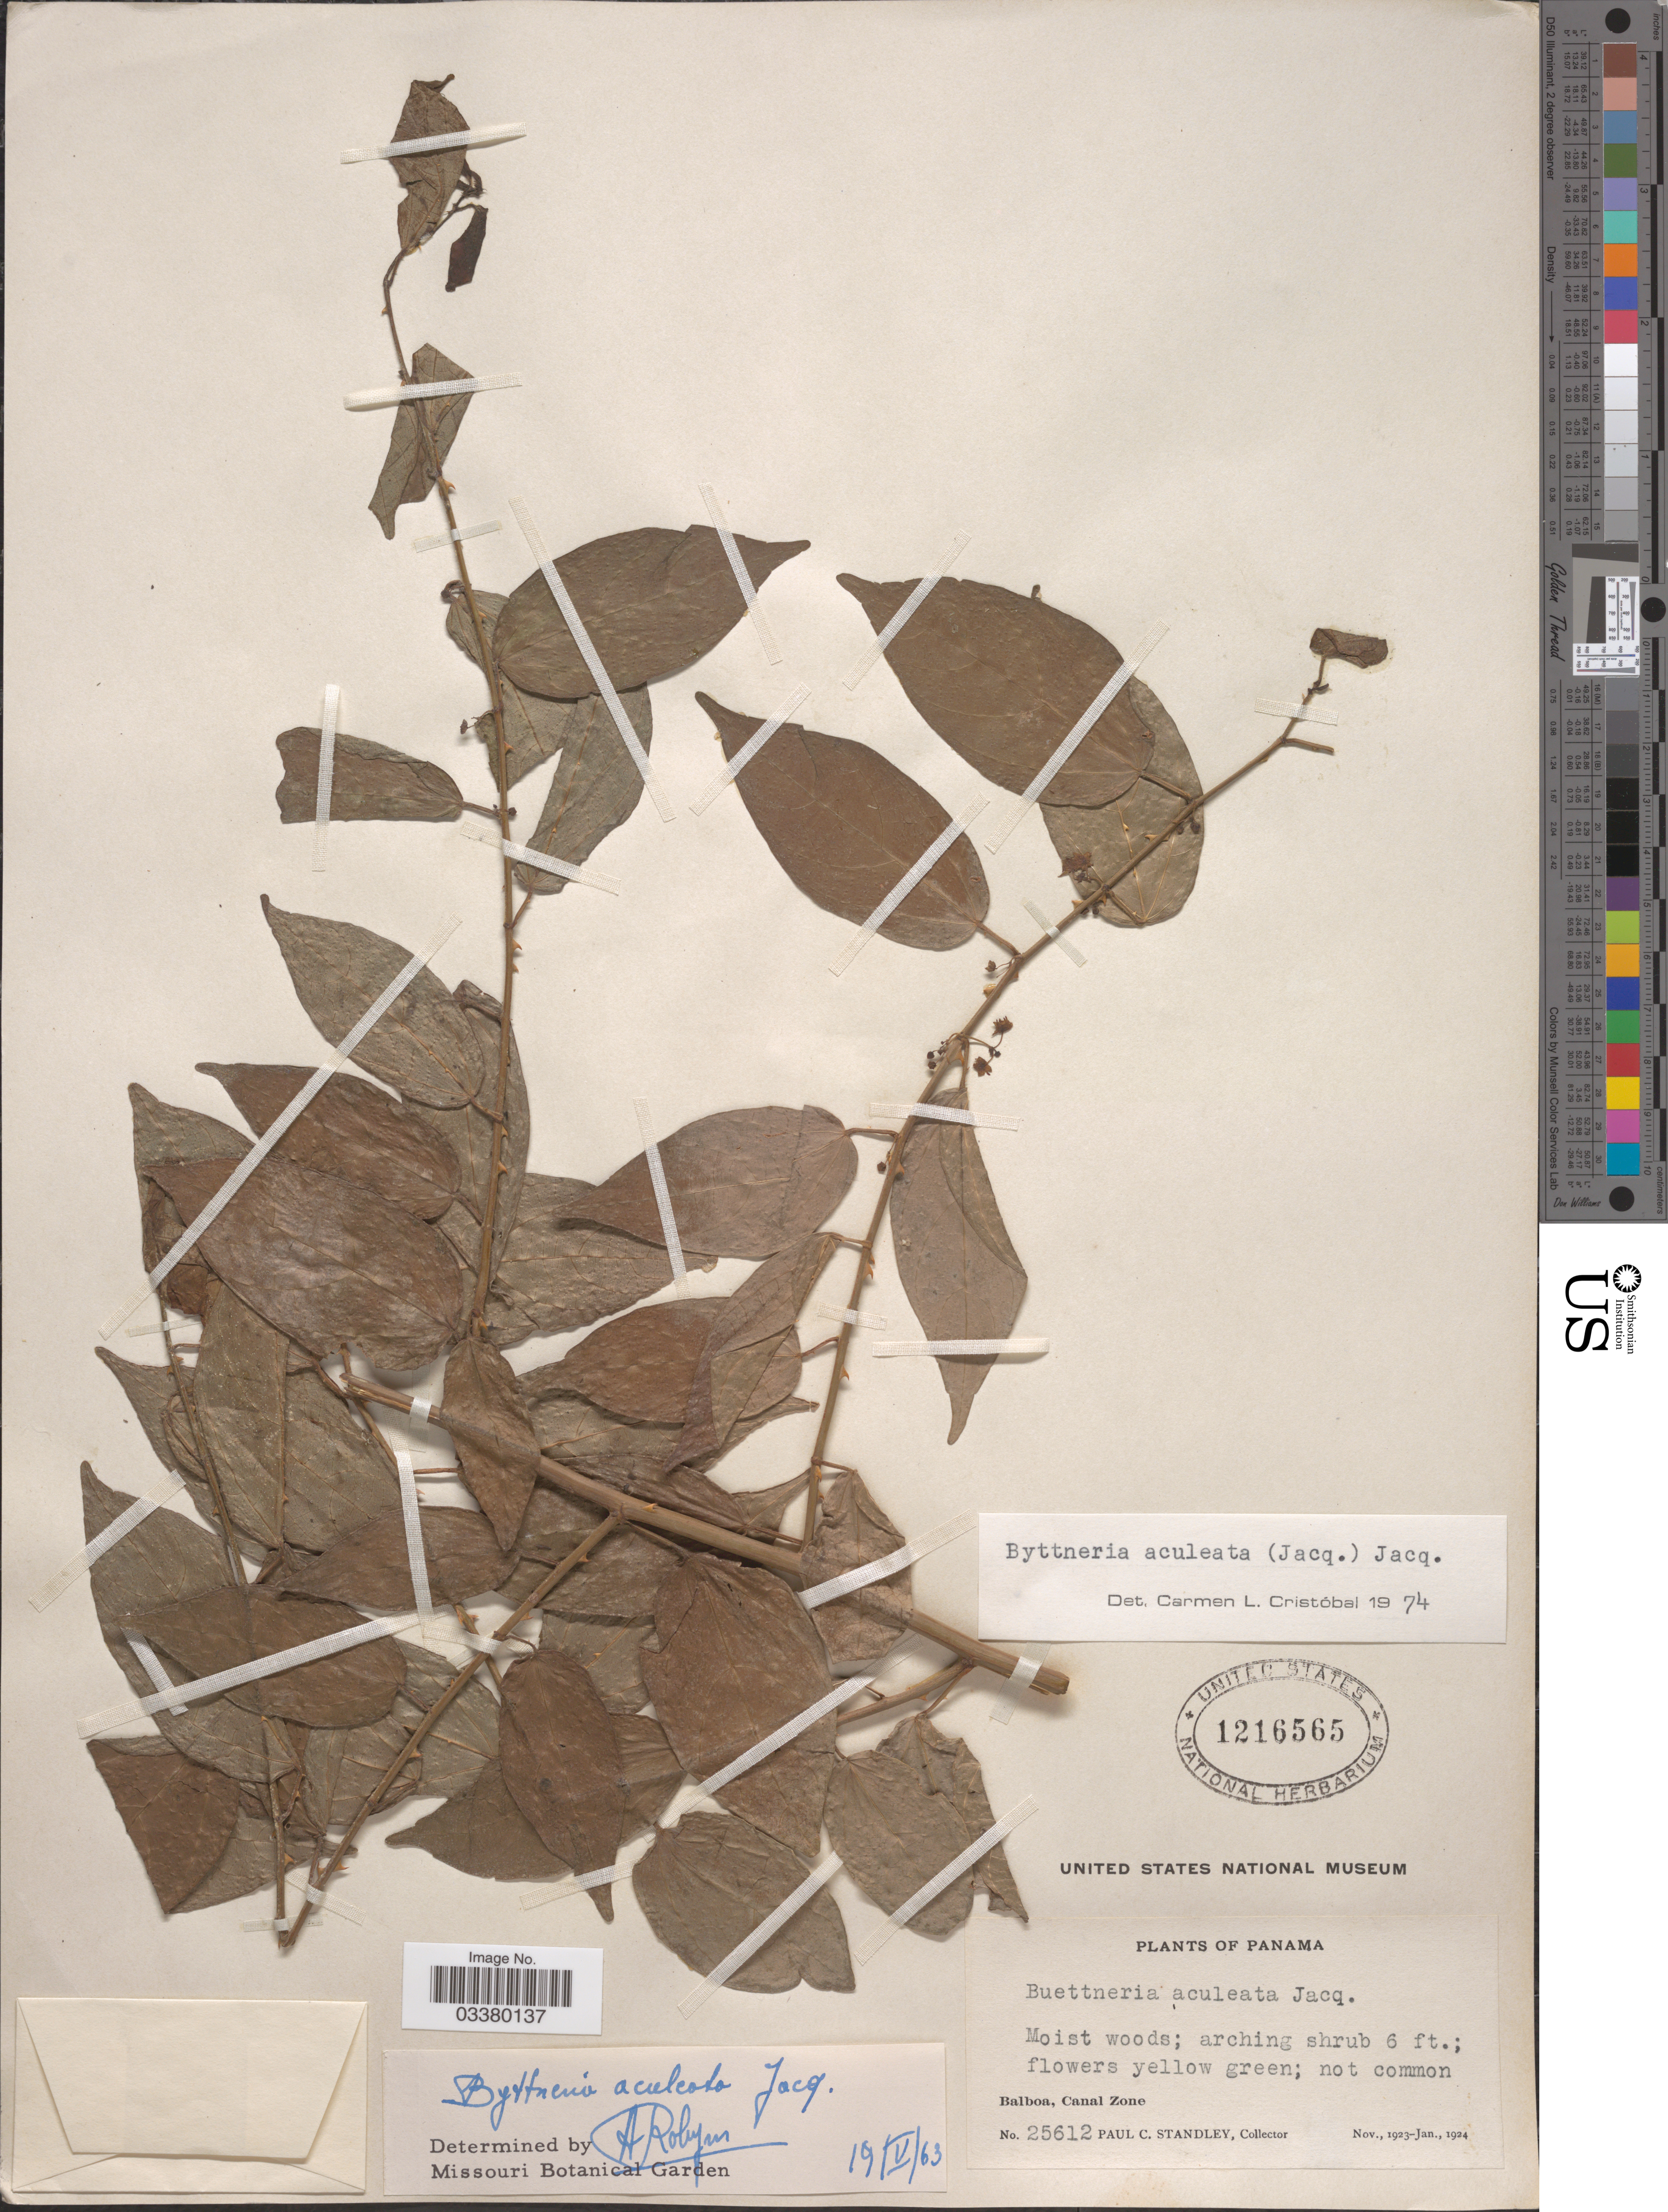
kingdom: Plantae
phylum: Tracheophyta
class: Magnoliopsida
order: Malvales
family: Malvaceae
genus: Byttneria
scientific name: Byttneria aculeata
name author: (Jacq.) Jacq.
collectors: P. C. Standley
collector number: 25612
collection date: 1923-11/1924-01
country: Panama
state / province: Colón / Panamá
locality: Balboa, Canal Zone.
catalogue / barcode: US 1216565